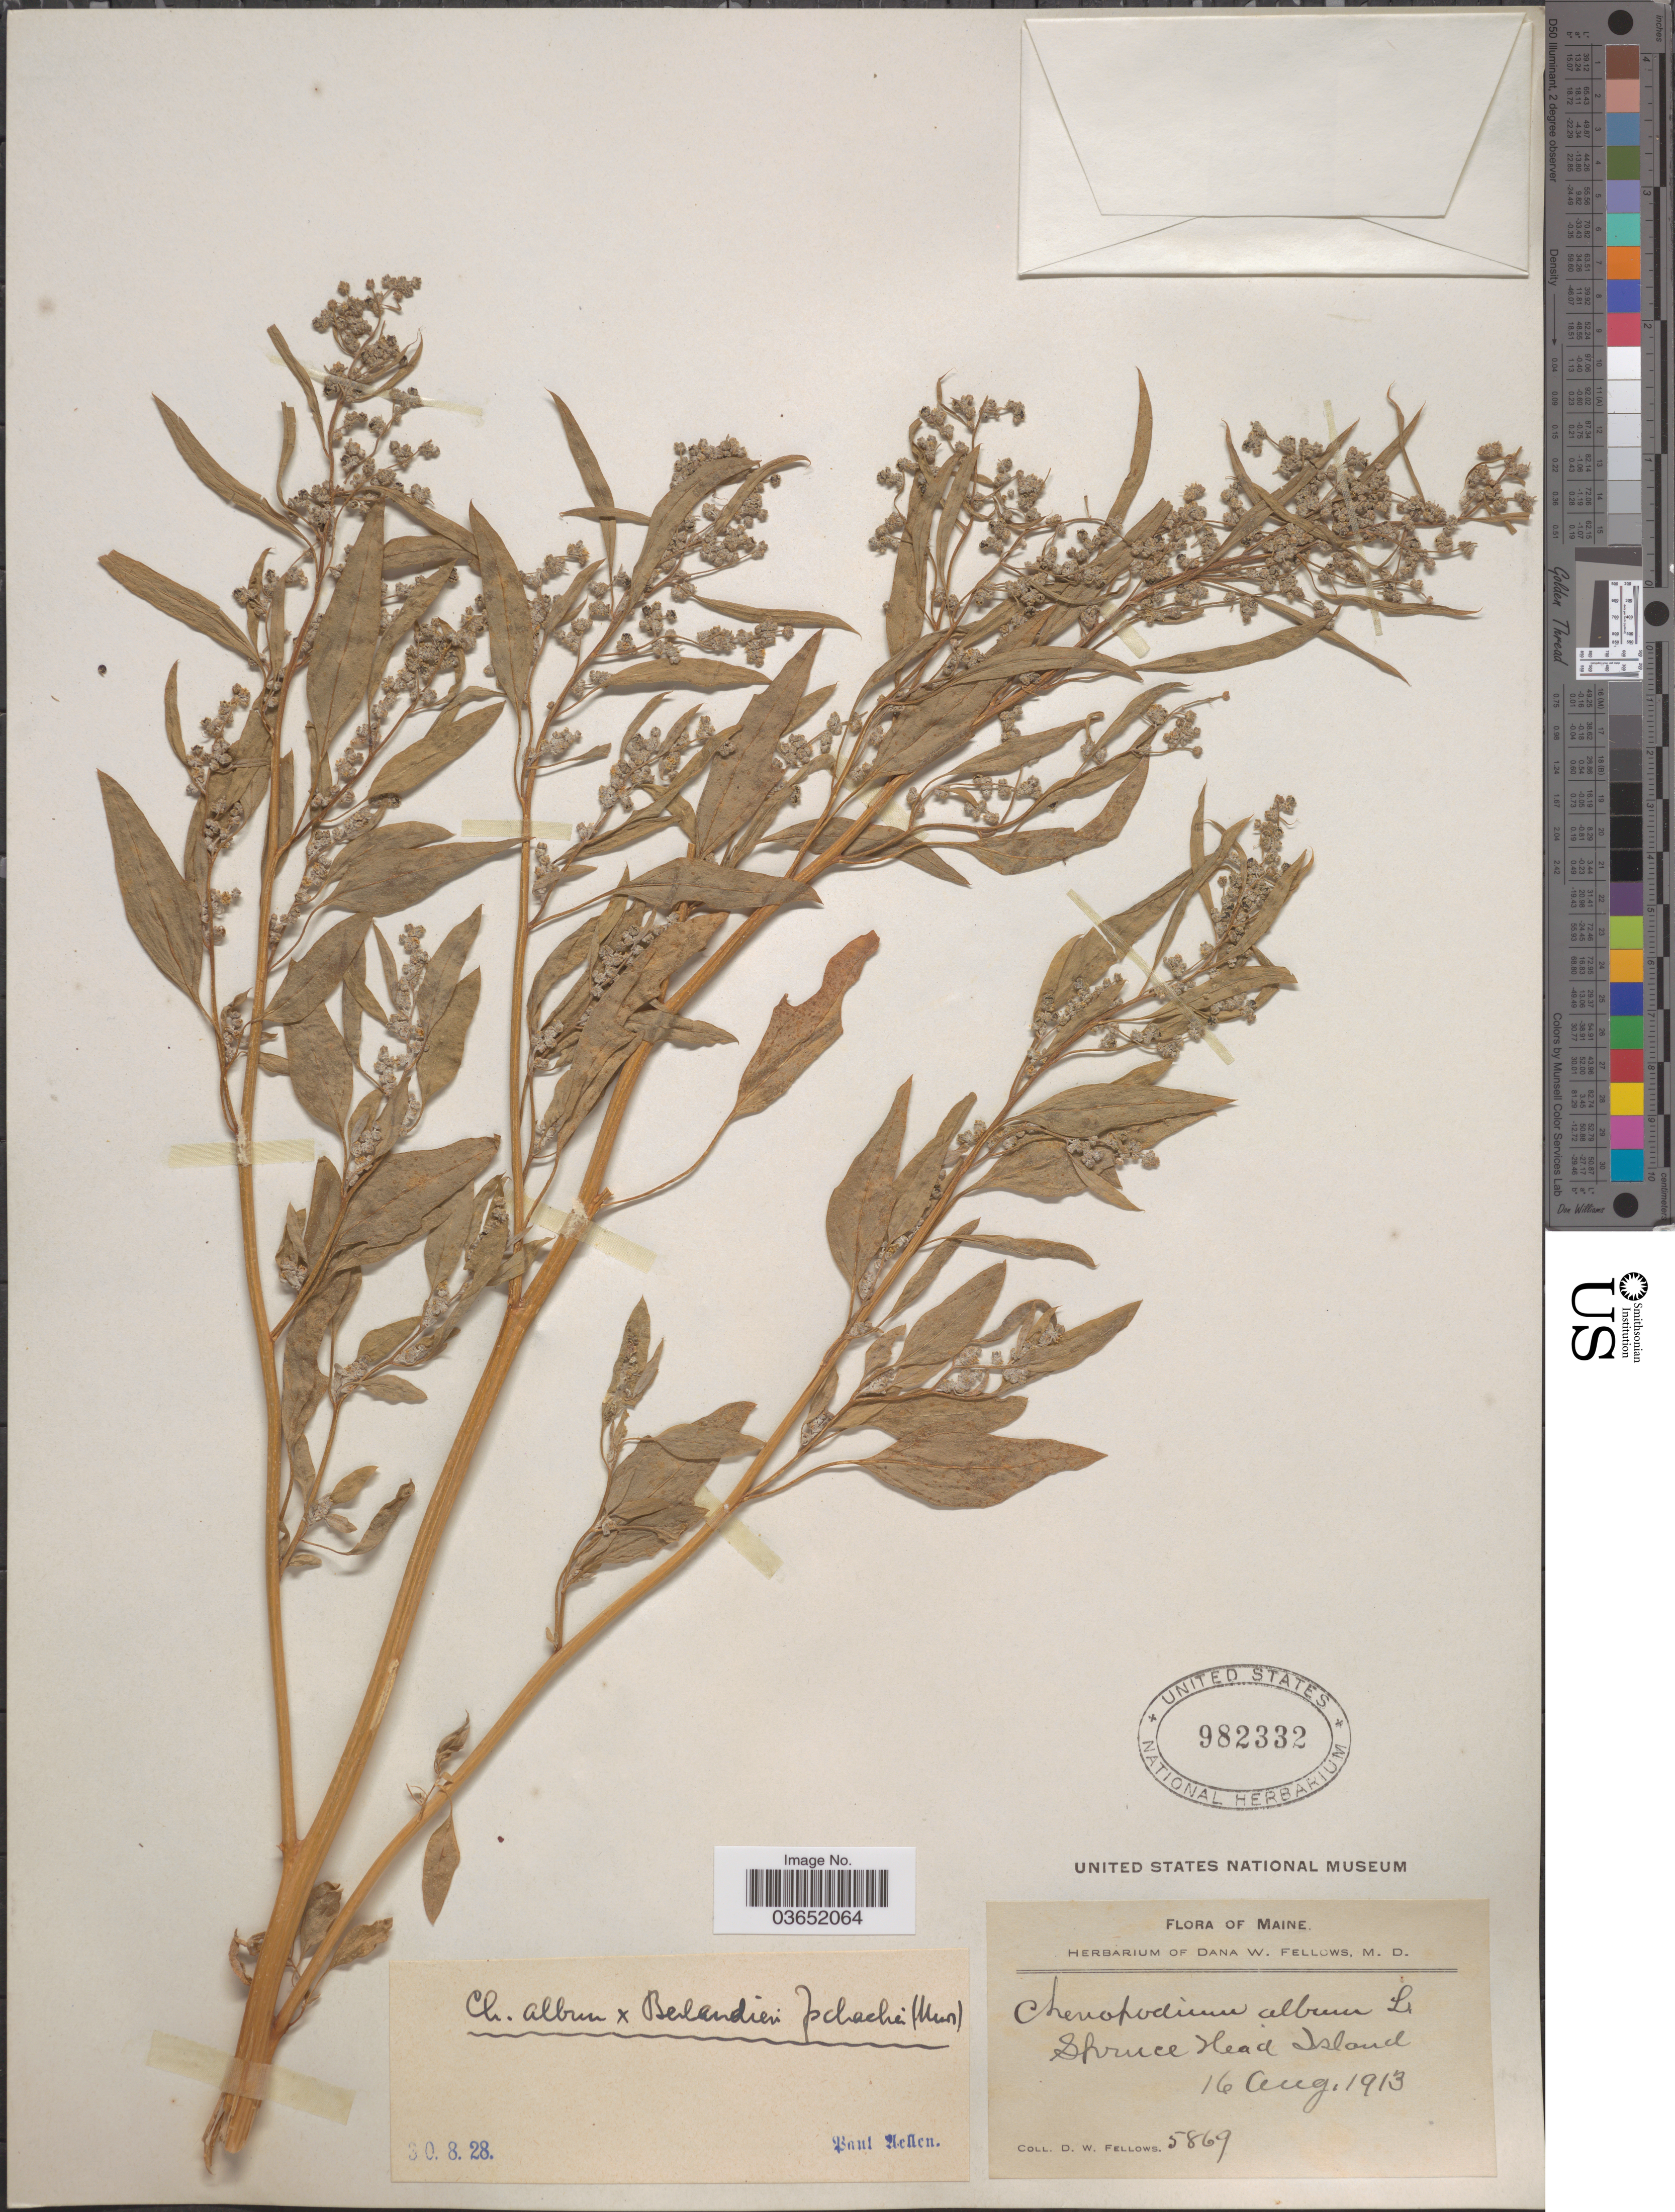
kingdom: Plantae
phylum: Tracheophyta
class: Magnoliopsida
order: Caryophyllales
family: Amaranthaceae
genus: Chenopodium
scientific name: Chenopodium album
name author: L.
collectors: D. W. Fellows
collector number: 5869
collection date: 1913-08-16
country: United States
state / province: Maine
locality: Spruce Head Island.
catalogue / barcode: US 982332